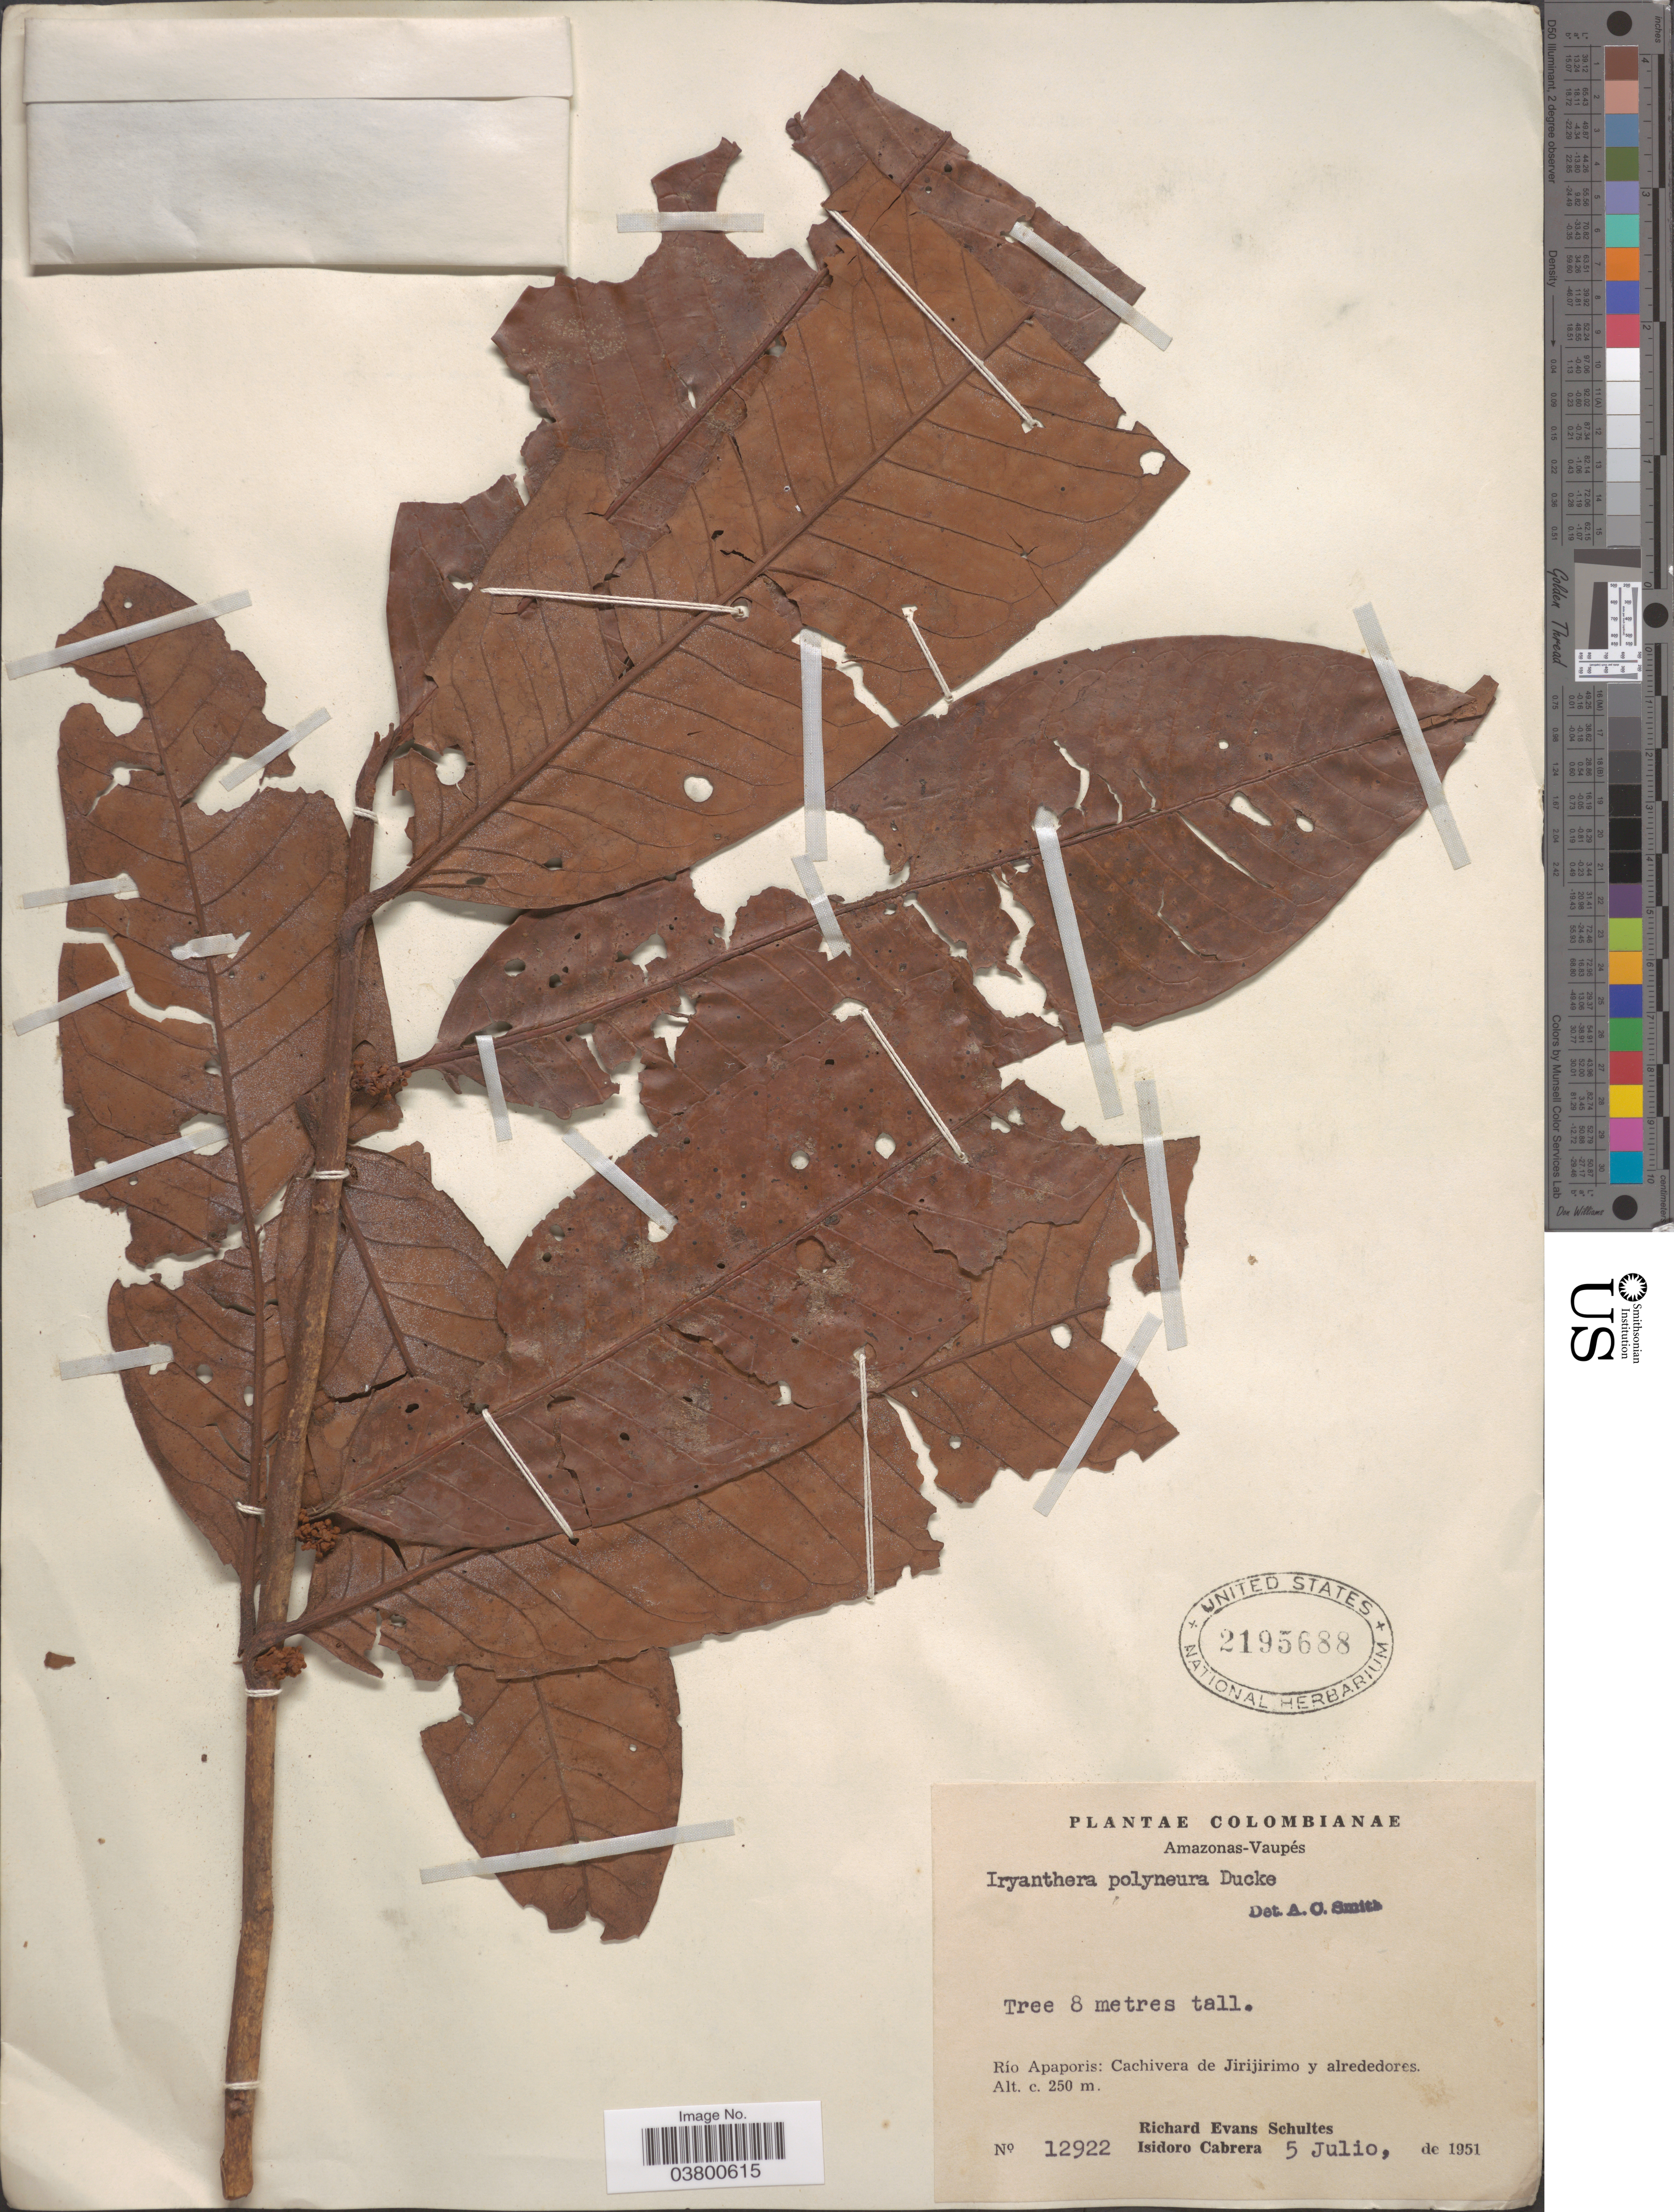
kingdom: Plantae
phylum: Tracheophyta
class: Magnoliopsida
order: Magnoliales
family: Myristicaceae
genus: Iryanthera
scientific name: Iryanthera polyneura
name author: Ducke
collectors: R. E. Schultes & I. Cabrera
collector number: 12922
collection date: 1951-07-05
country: Colombia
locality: Amazonas-Vaupés. Río Apaporis: Cachivera de Jirijirimo y alrededores.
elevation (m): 250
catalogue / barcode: US 2195688